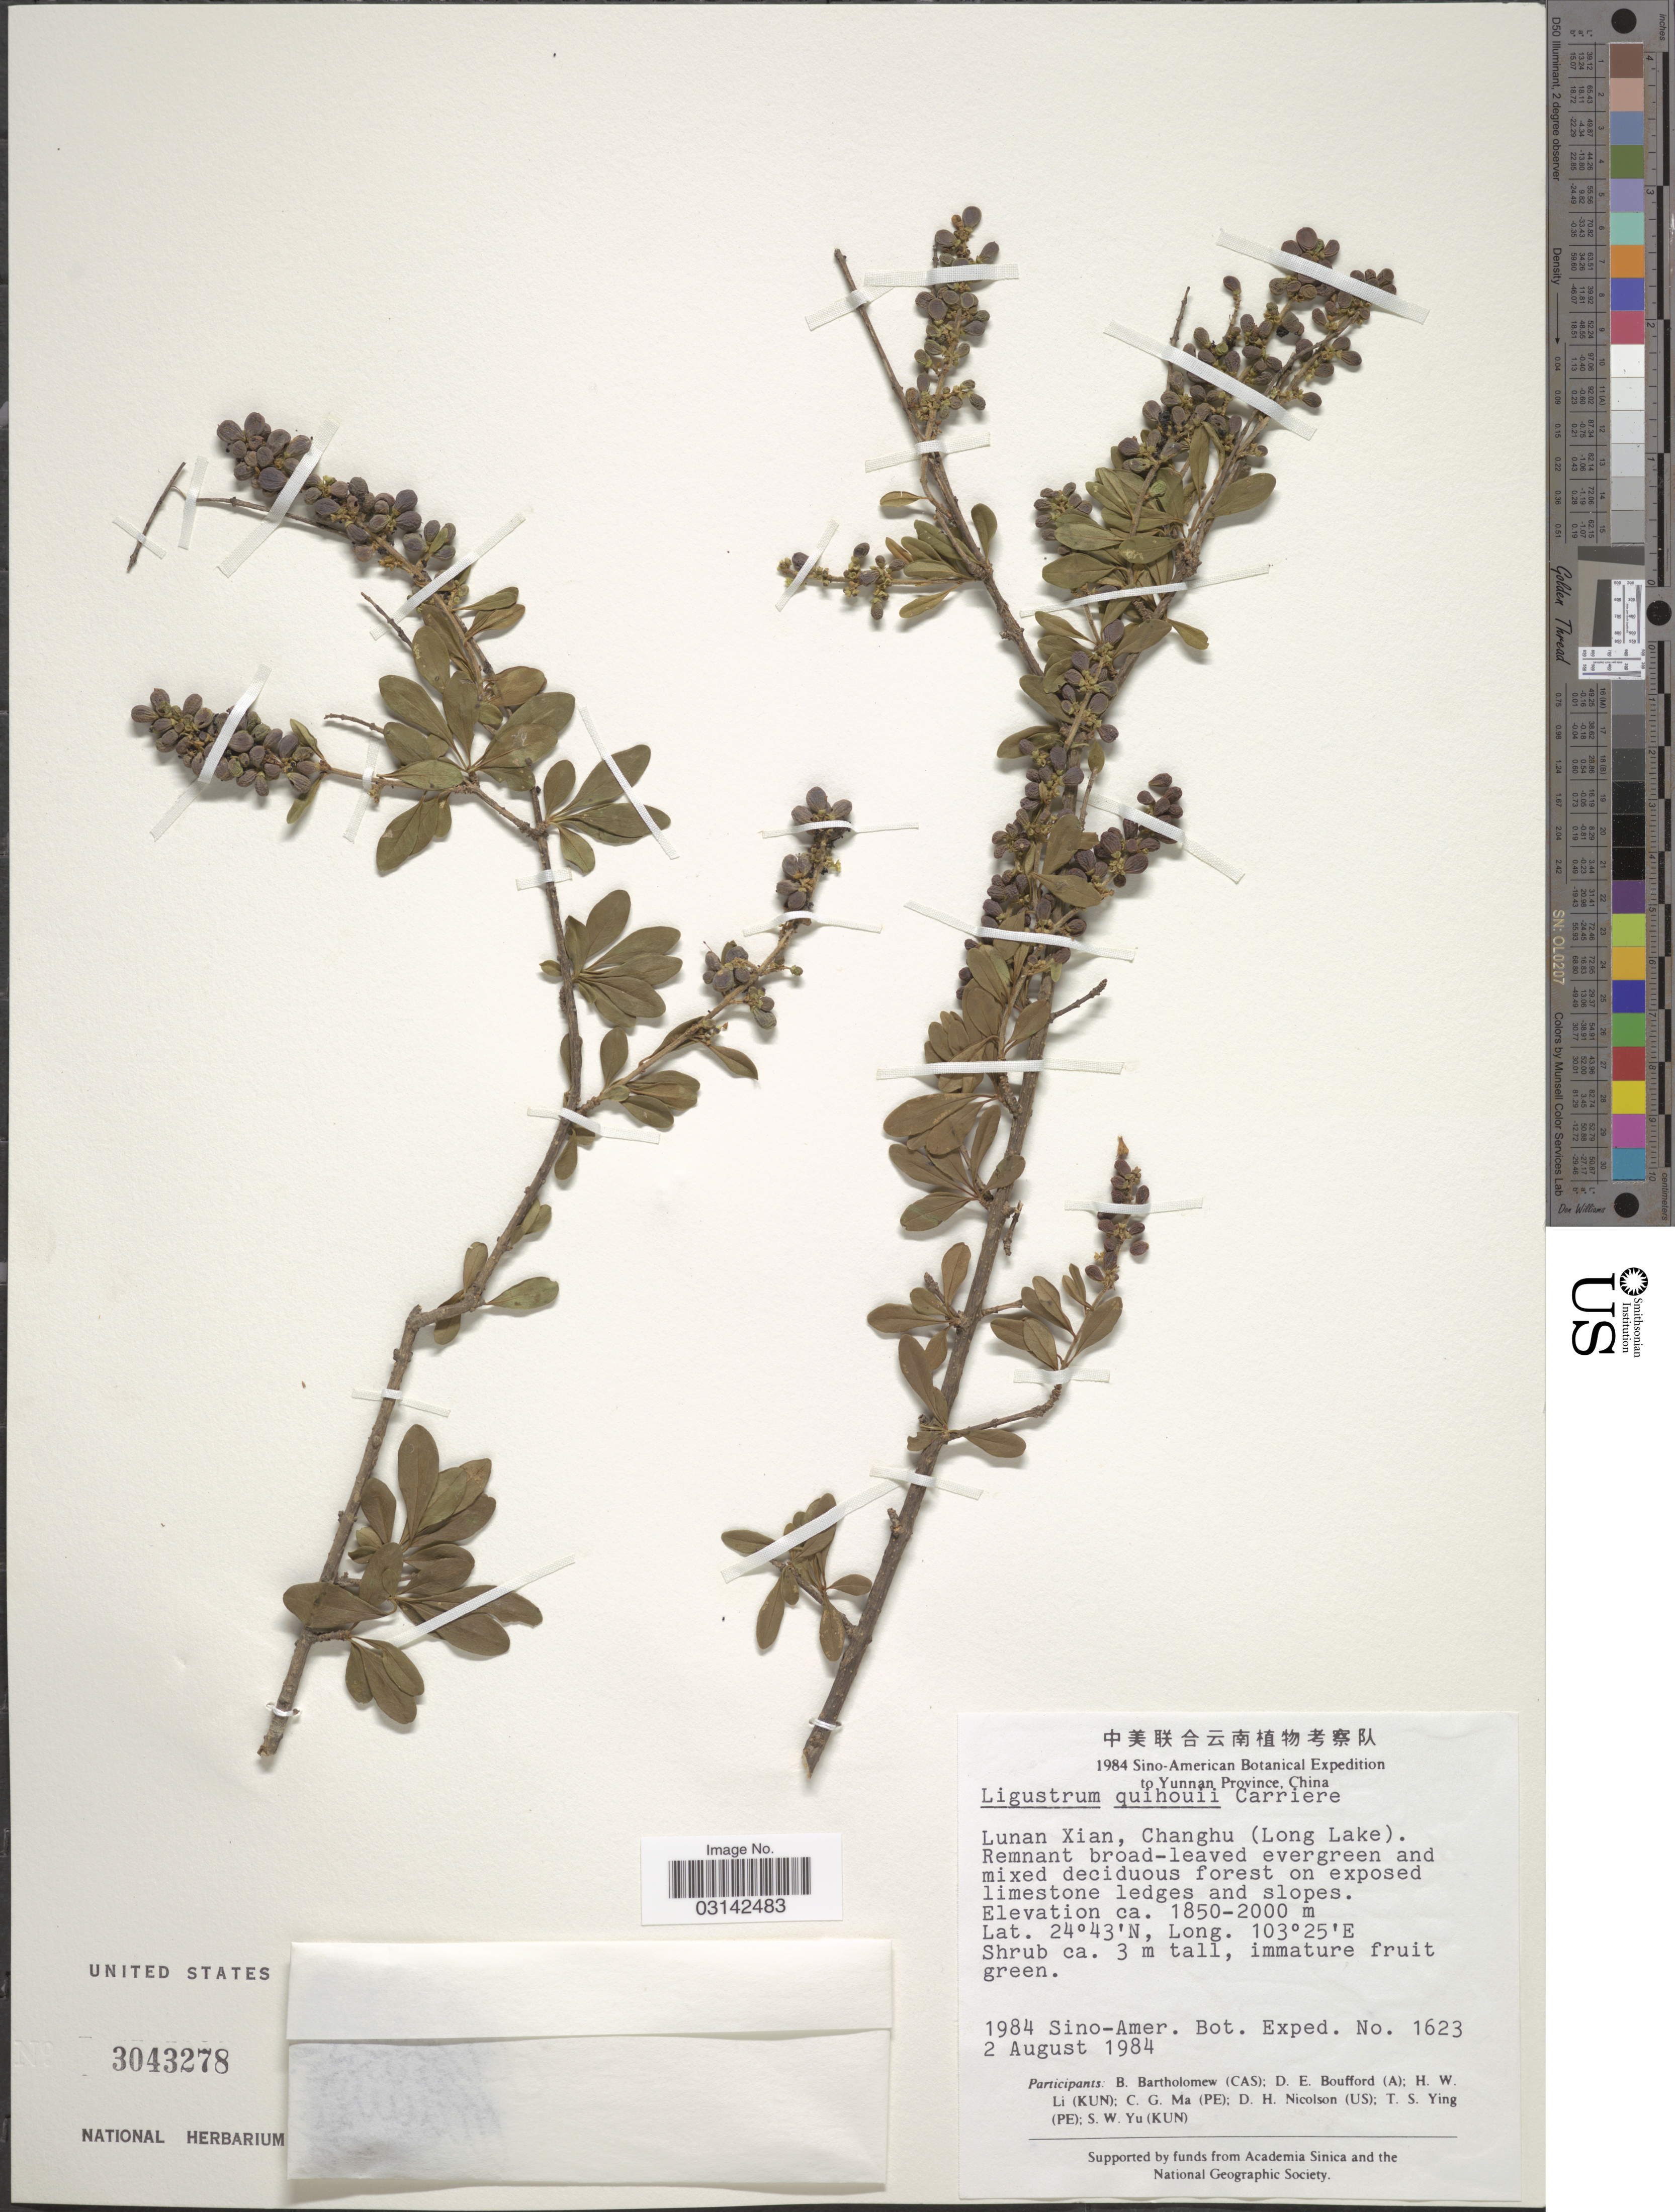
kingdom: Plantae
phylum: Tracheophyta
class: Magnoliopsida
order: Lamiales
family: Oleaceae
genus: Ligustrum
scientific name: Ligustrum quihoui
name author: Carrière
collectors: Sino-Amer. Bot. Exped. 1984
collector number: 1623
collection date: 1984-08-02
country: China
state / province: Yunnan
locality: Lunan Xian, Changhu (Long Lake).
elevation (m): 1850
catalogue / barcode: US 3043278